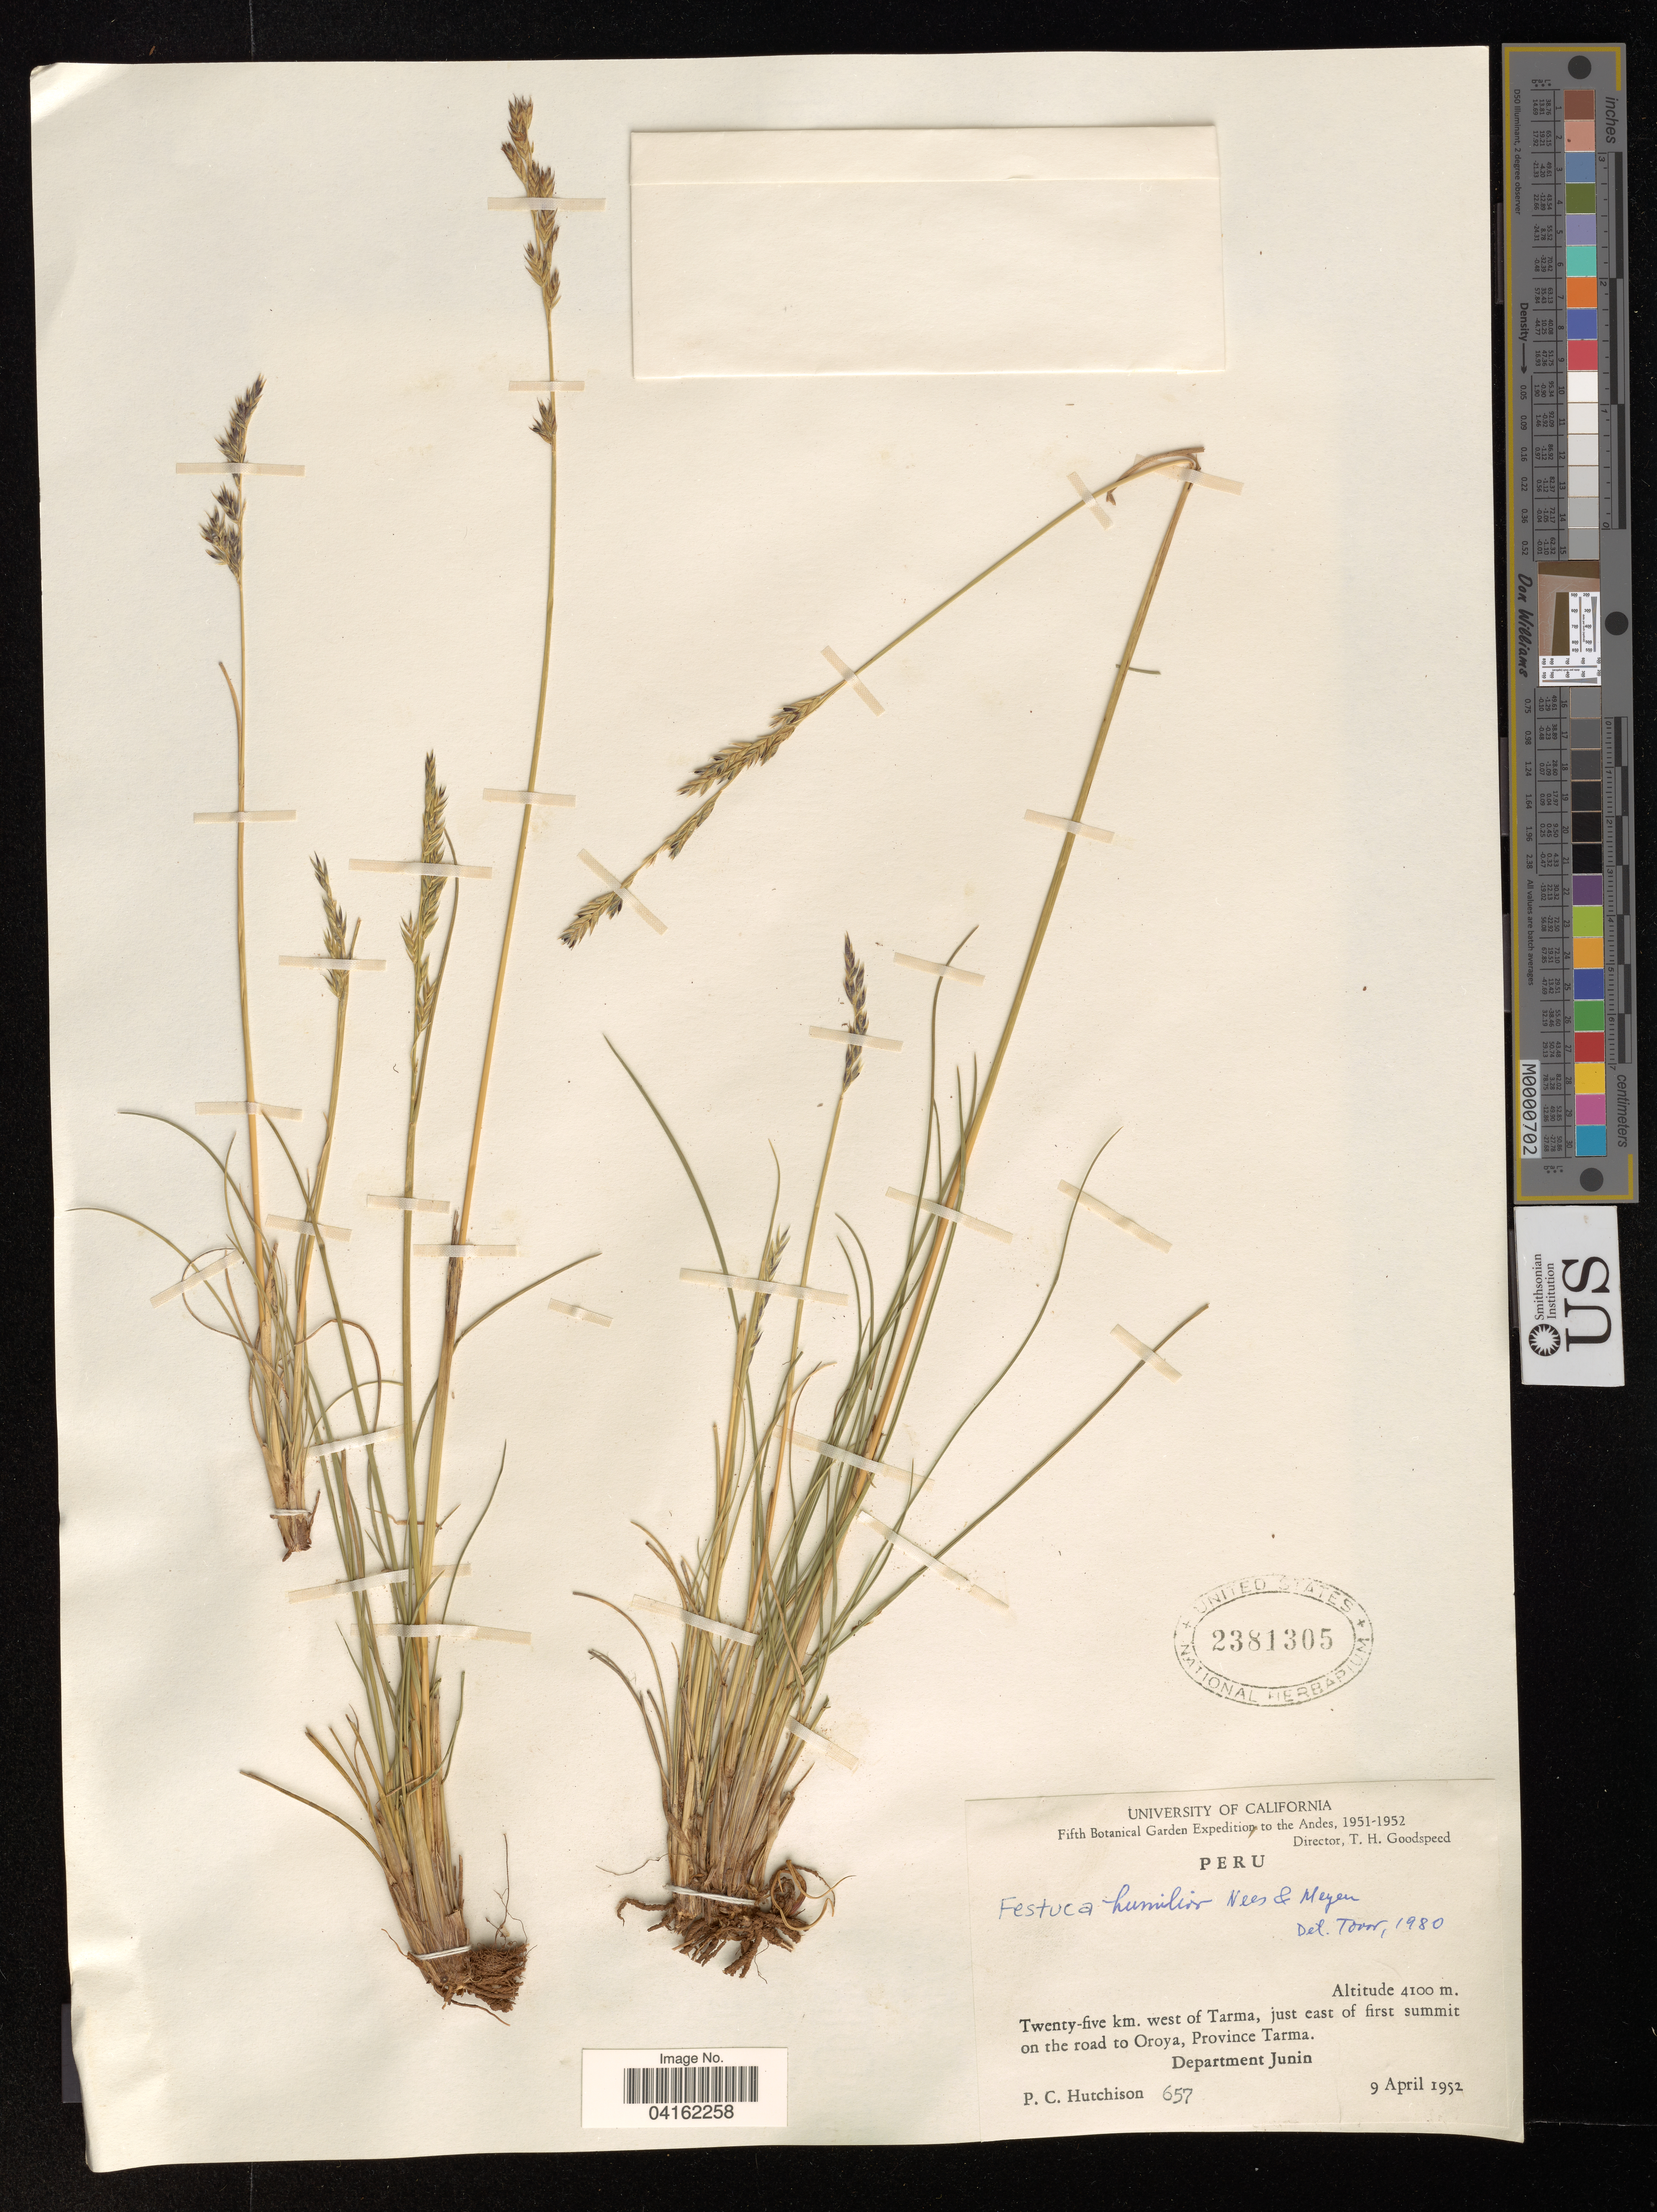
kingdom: Plantae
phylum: Tracheophyta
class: Liliopsida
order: Poales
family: Poaceae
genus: Festuca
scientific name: Festuca humilior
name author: Nees & Meyen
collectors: P. C. Hutchison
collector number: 657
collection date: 1952-04-09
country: Peru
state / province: Junin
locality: Twenty-five km. west of Tarma, just east of first summit on the road to Oroya, Province Tarma.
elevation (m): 4100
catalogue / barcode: US 2381305